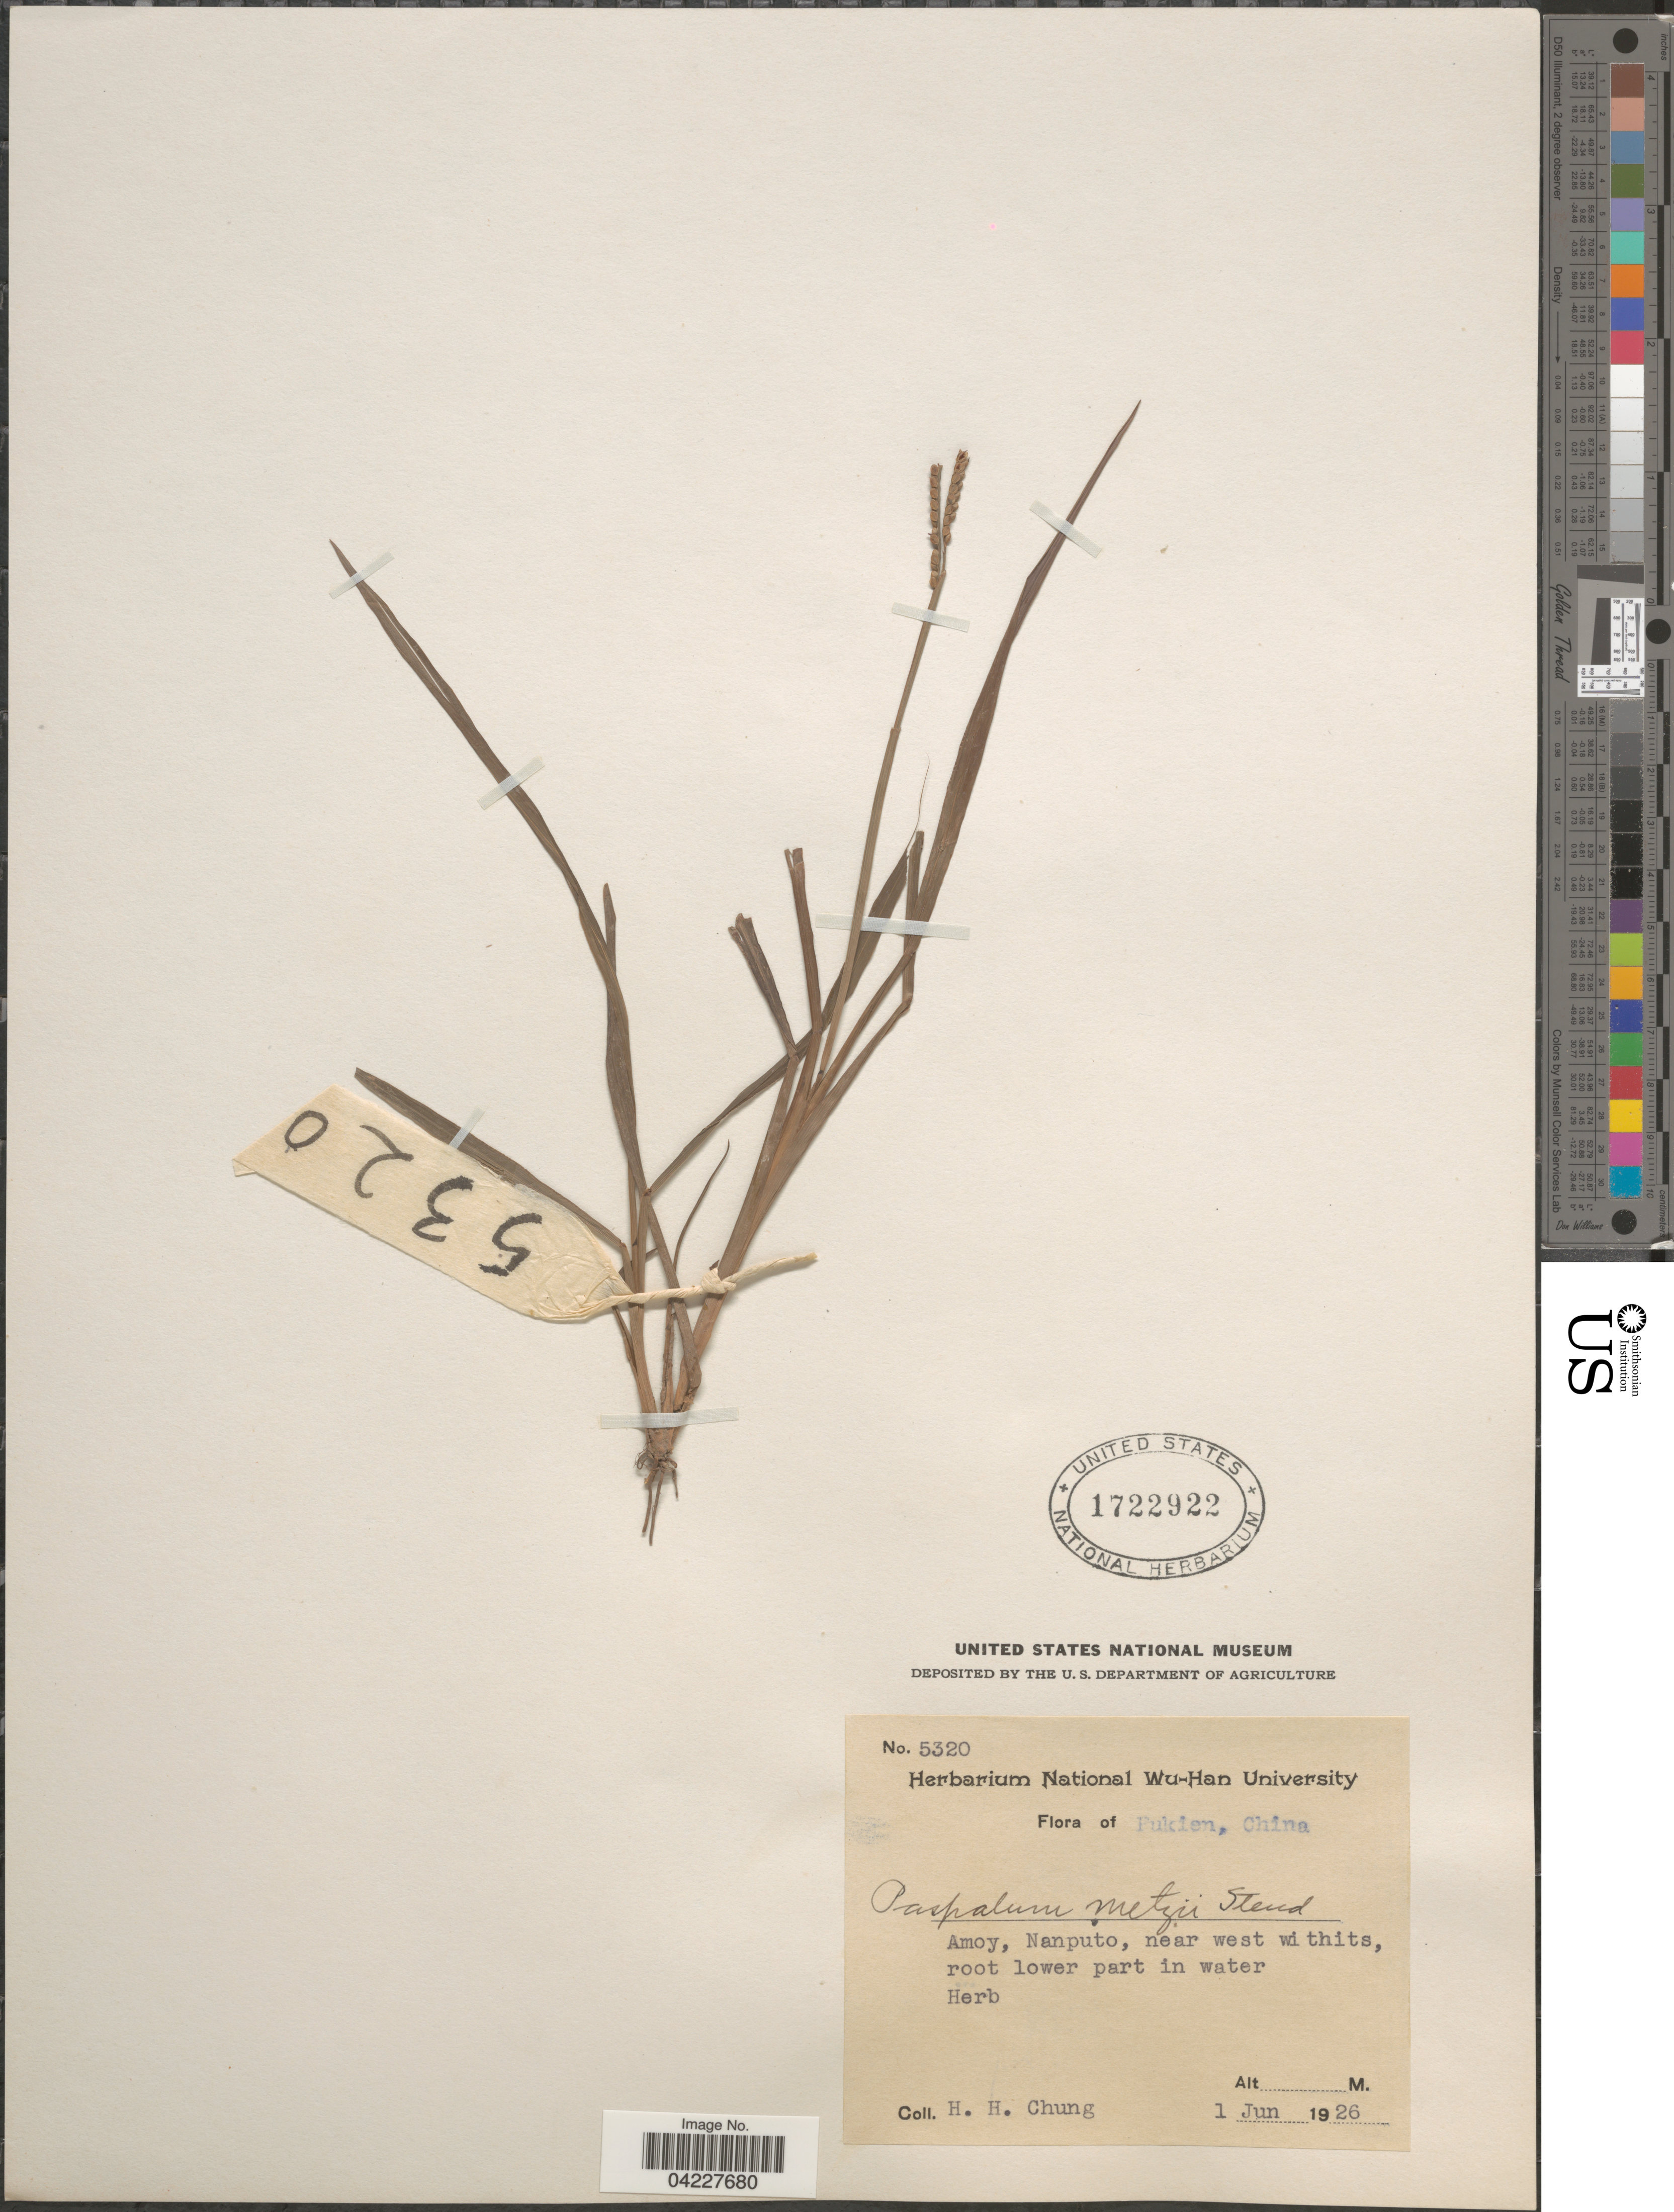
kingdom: Plantae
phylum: Tracheophyta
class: Liliopsida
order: Poales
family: Poaceae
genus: Paspalum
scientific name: Paspalum sp.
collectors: H. Chung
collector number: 5320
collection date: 1926-06-01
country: China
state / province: Fujian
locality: Fukien. Amoy, Nanputo, nearwest withits, root lower part in water.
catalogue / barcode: US 1722922